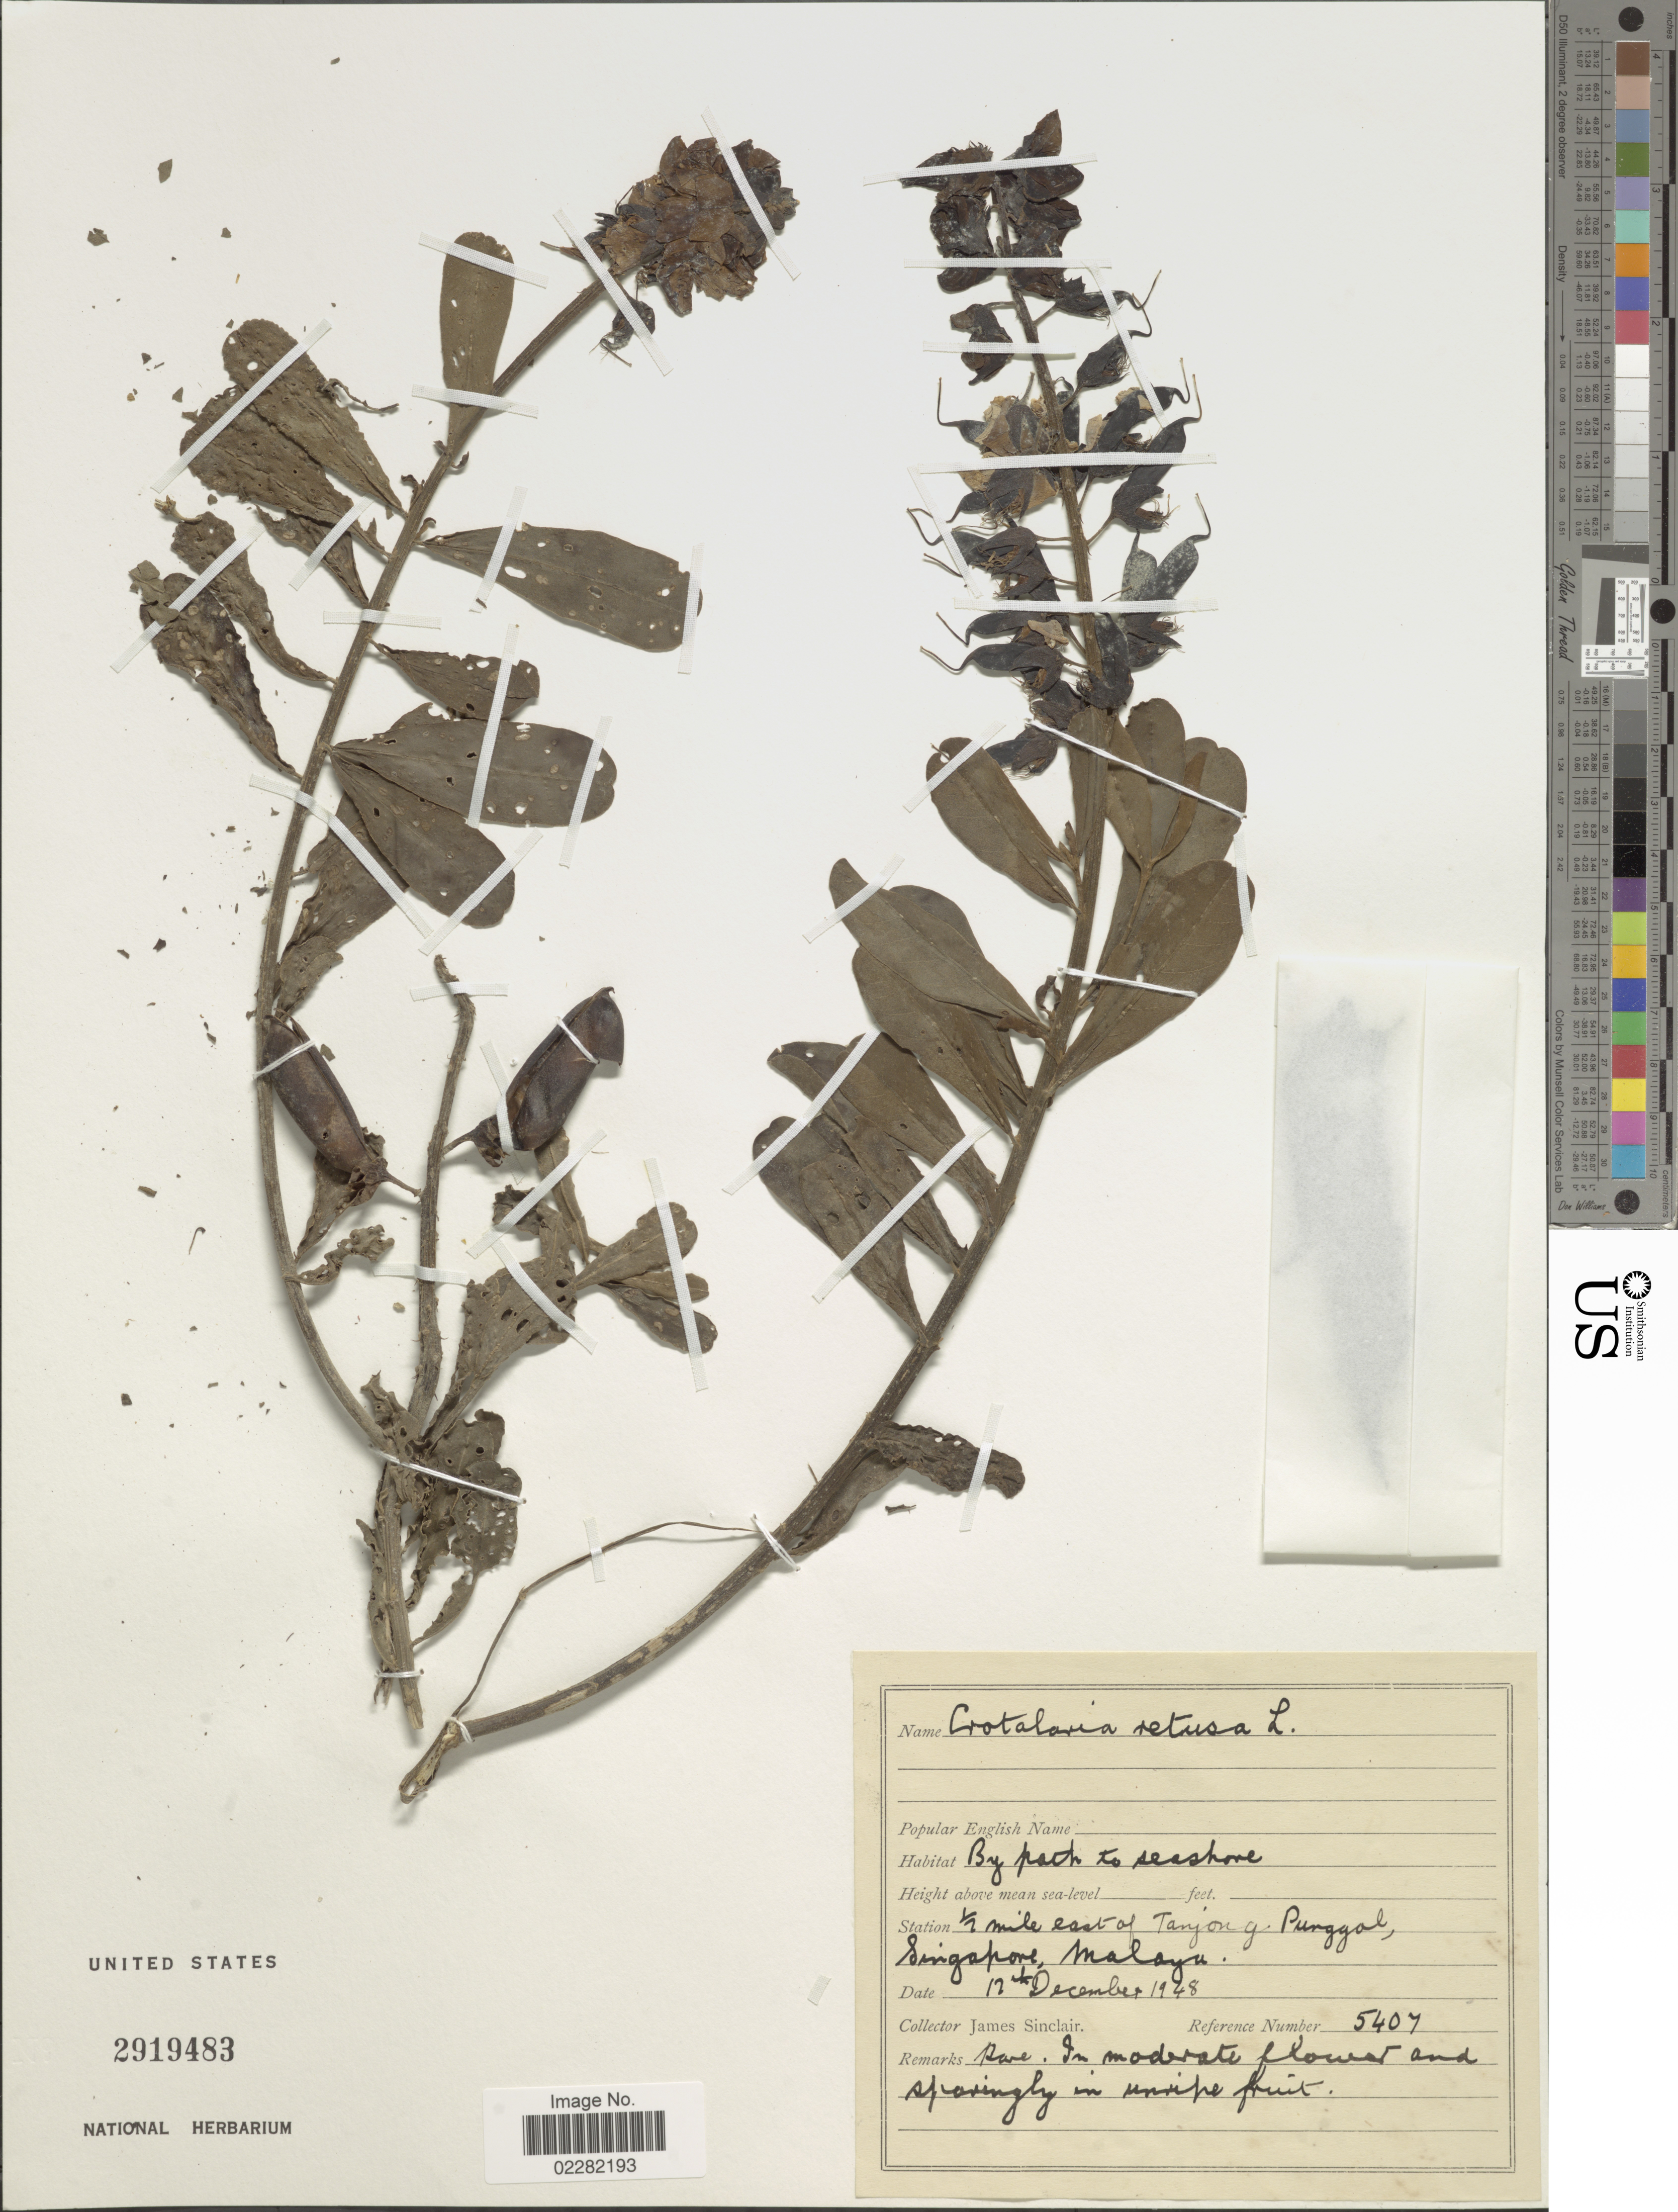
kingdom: Plantae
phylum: Tracheophyta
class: Magnoliopsida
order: Fabales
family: Fabaceae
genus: Crotalaria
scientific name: Crotalaria retusa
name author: L.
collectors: J. Sinclair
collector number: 5407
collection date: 1948-12-12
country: Singapore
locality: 1/2 mile east of Tanjong Purggal, Singapore, Malaya.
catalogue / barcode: US 2919483